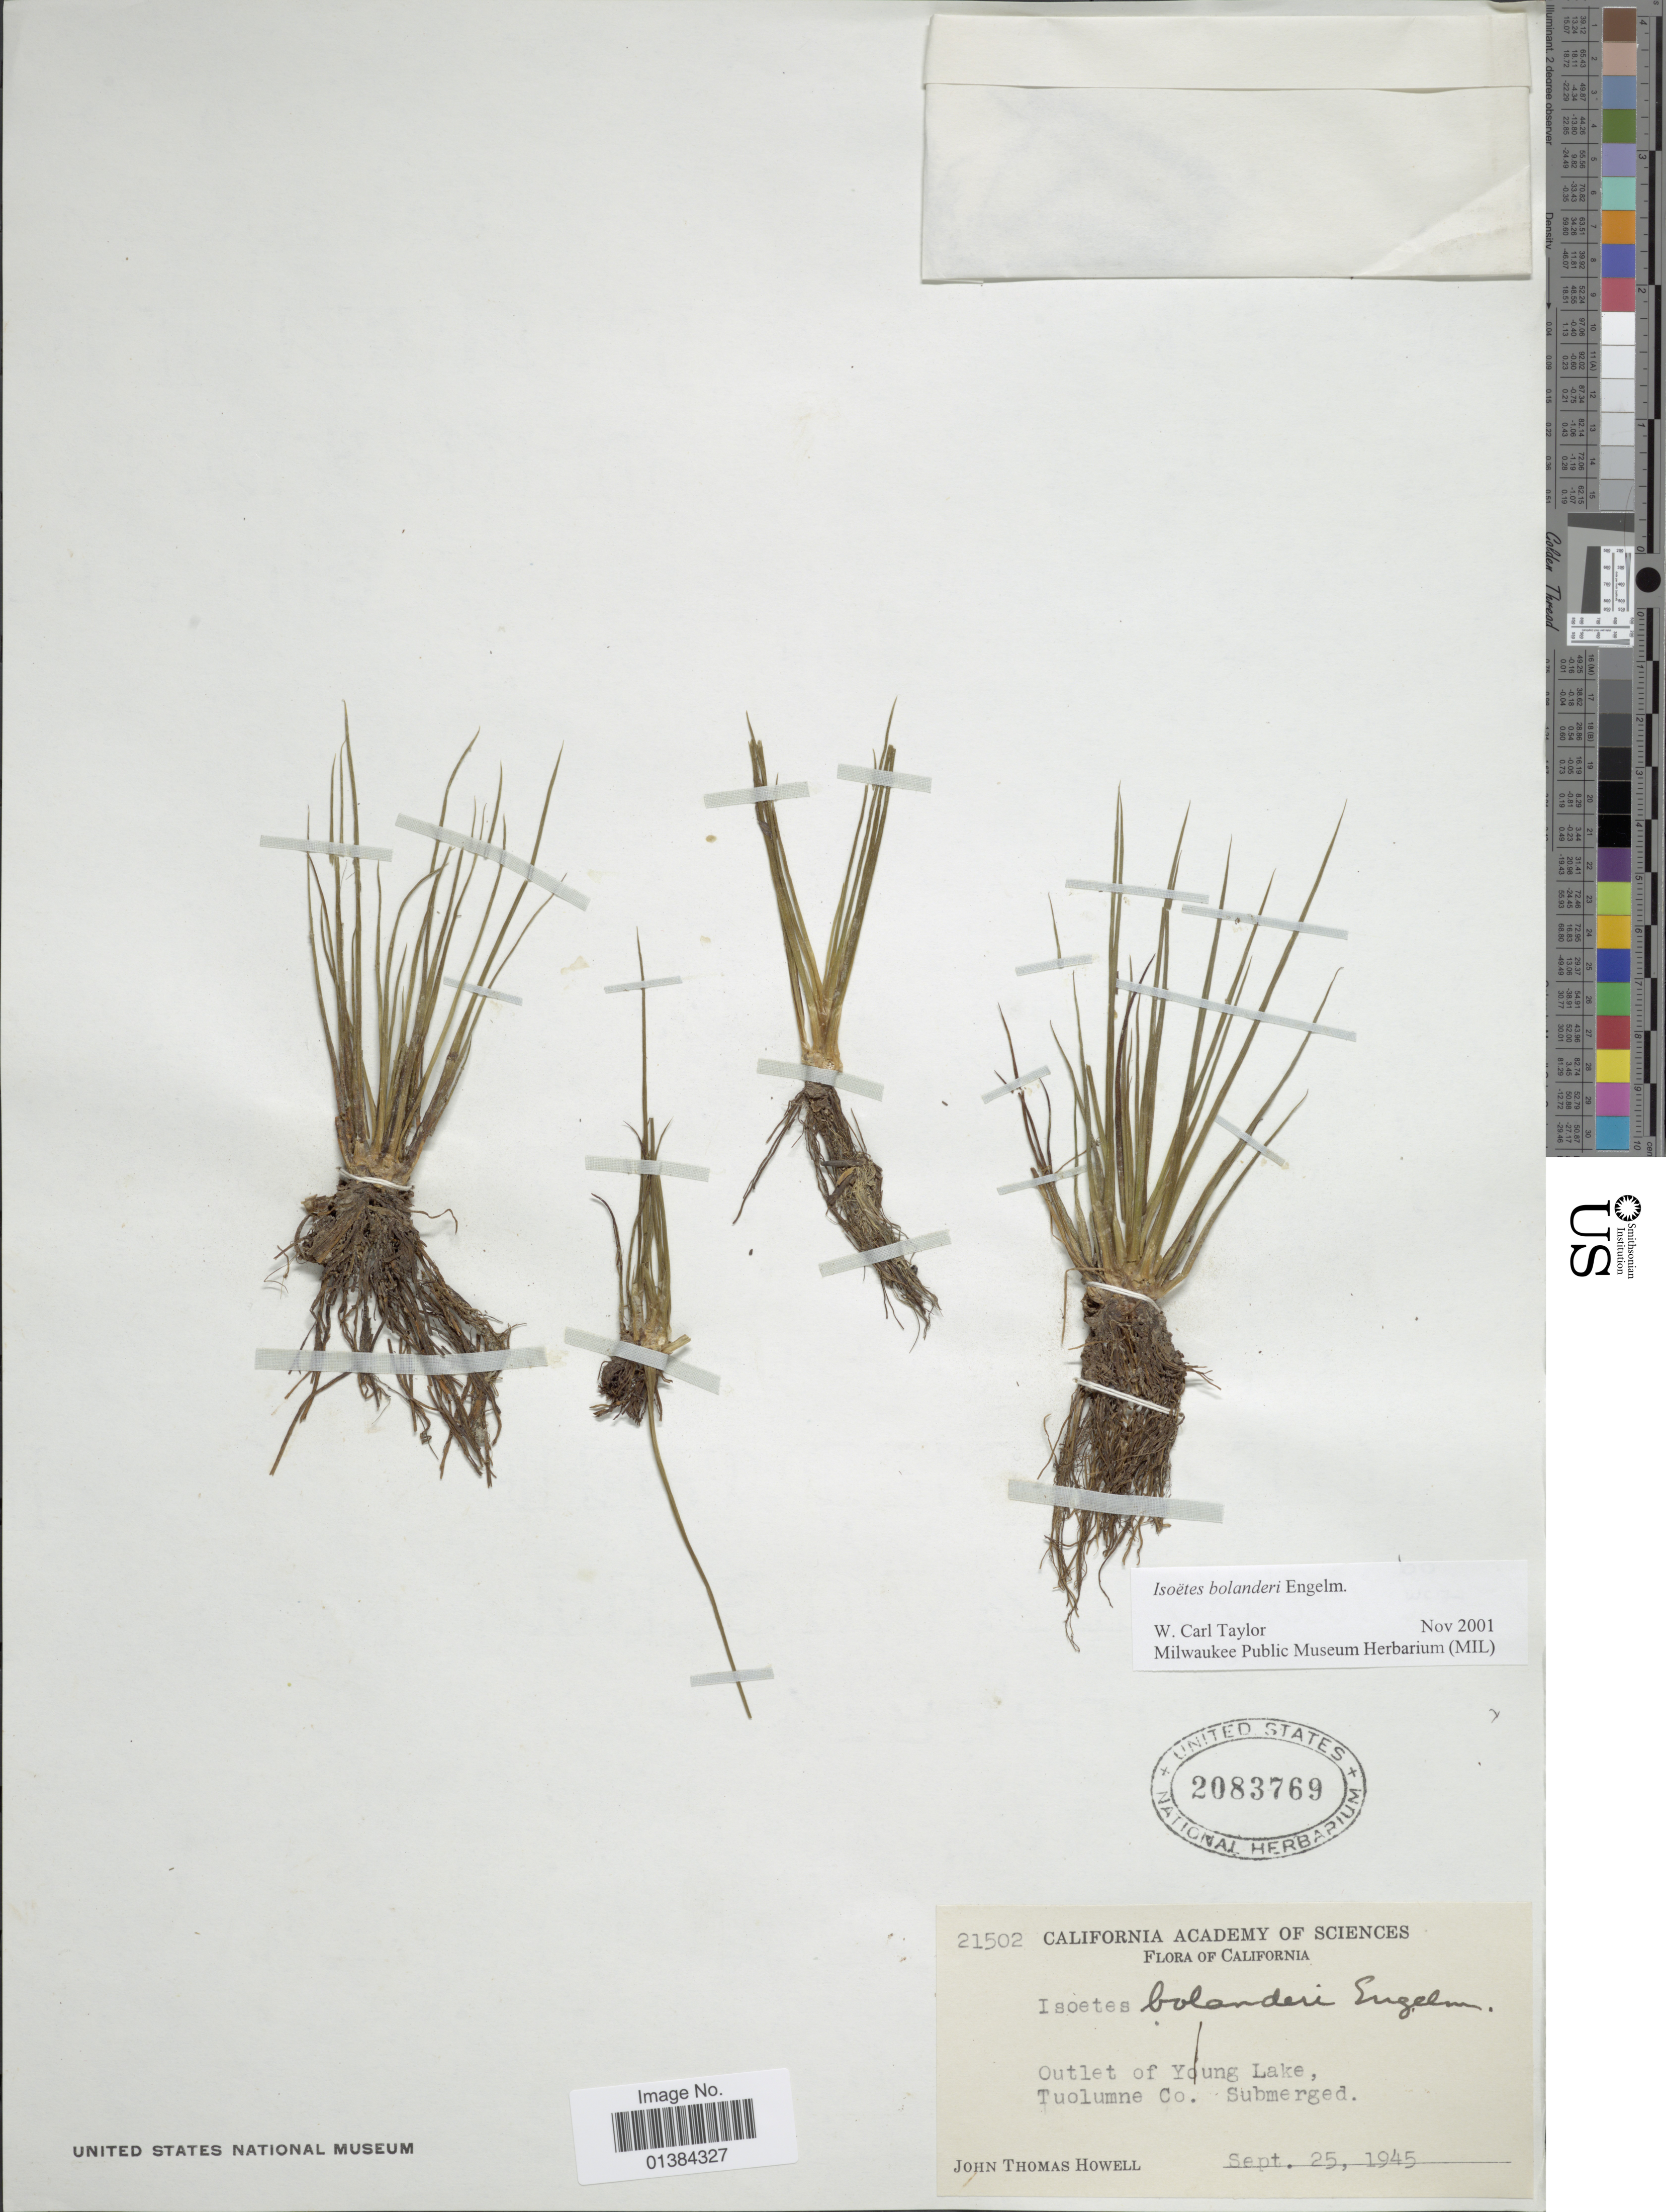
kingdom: Plantae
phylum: Tracheophyta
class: Lycopodiopsida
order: Isoetales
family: Isoetaceae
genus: Isoetes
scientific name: Isoetes bolanderi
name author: Engelm.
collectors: J. T. Howell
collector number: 21502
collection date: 1945-09-25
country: United States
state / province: California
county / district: Tuolumne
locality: Outlet of Young Lake, Tuolumne Co.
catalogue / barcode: US 2083769